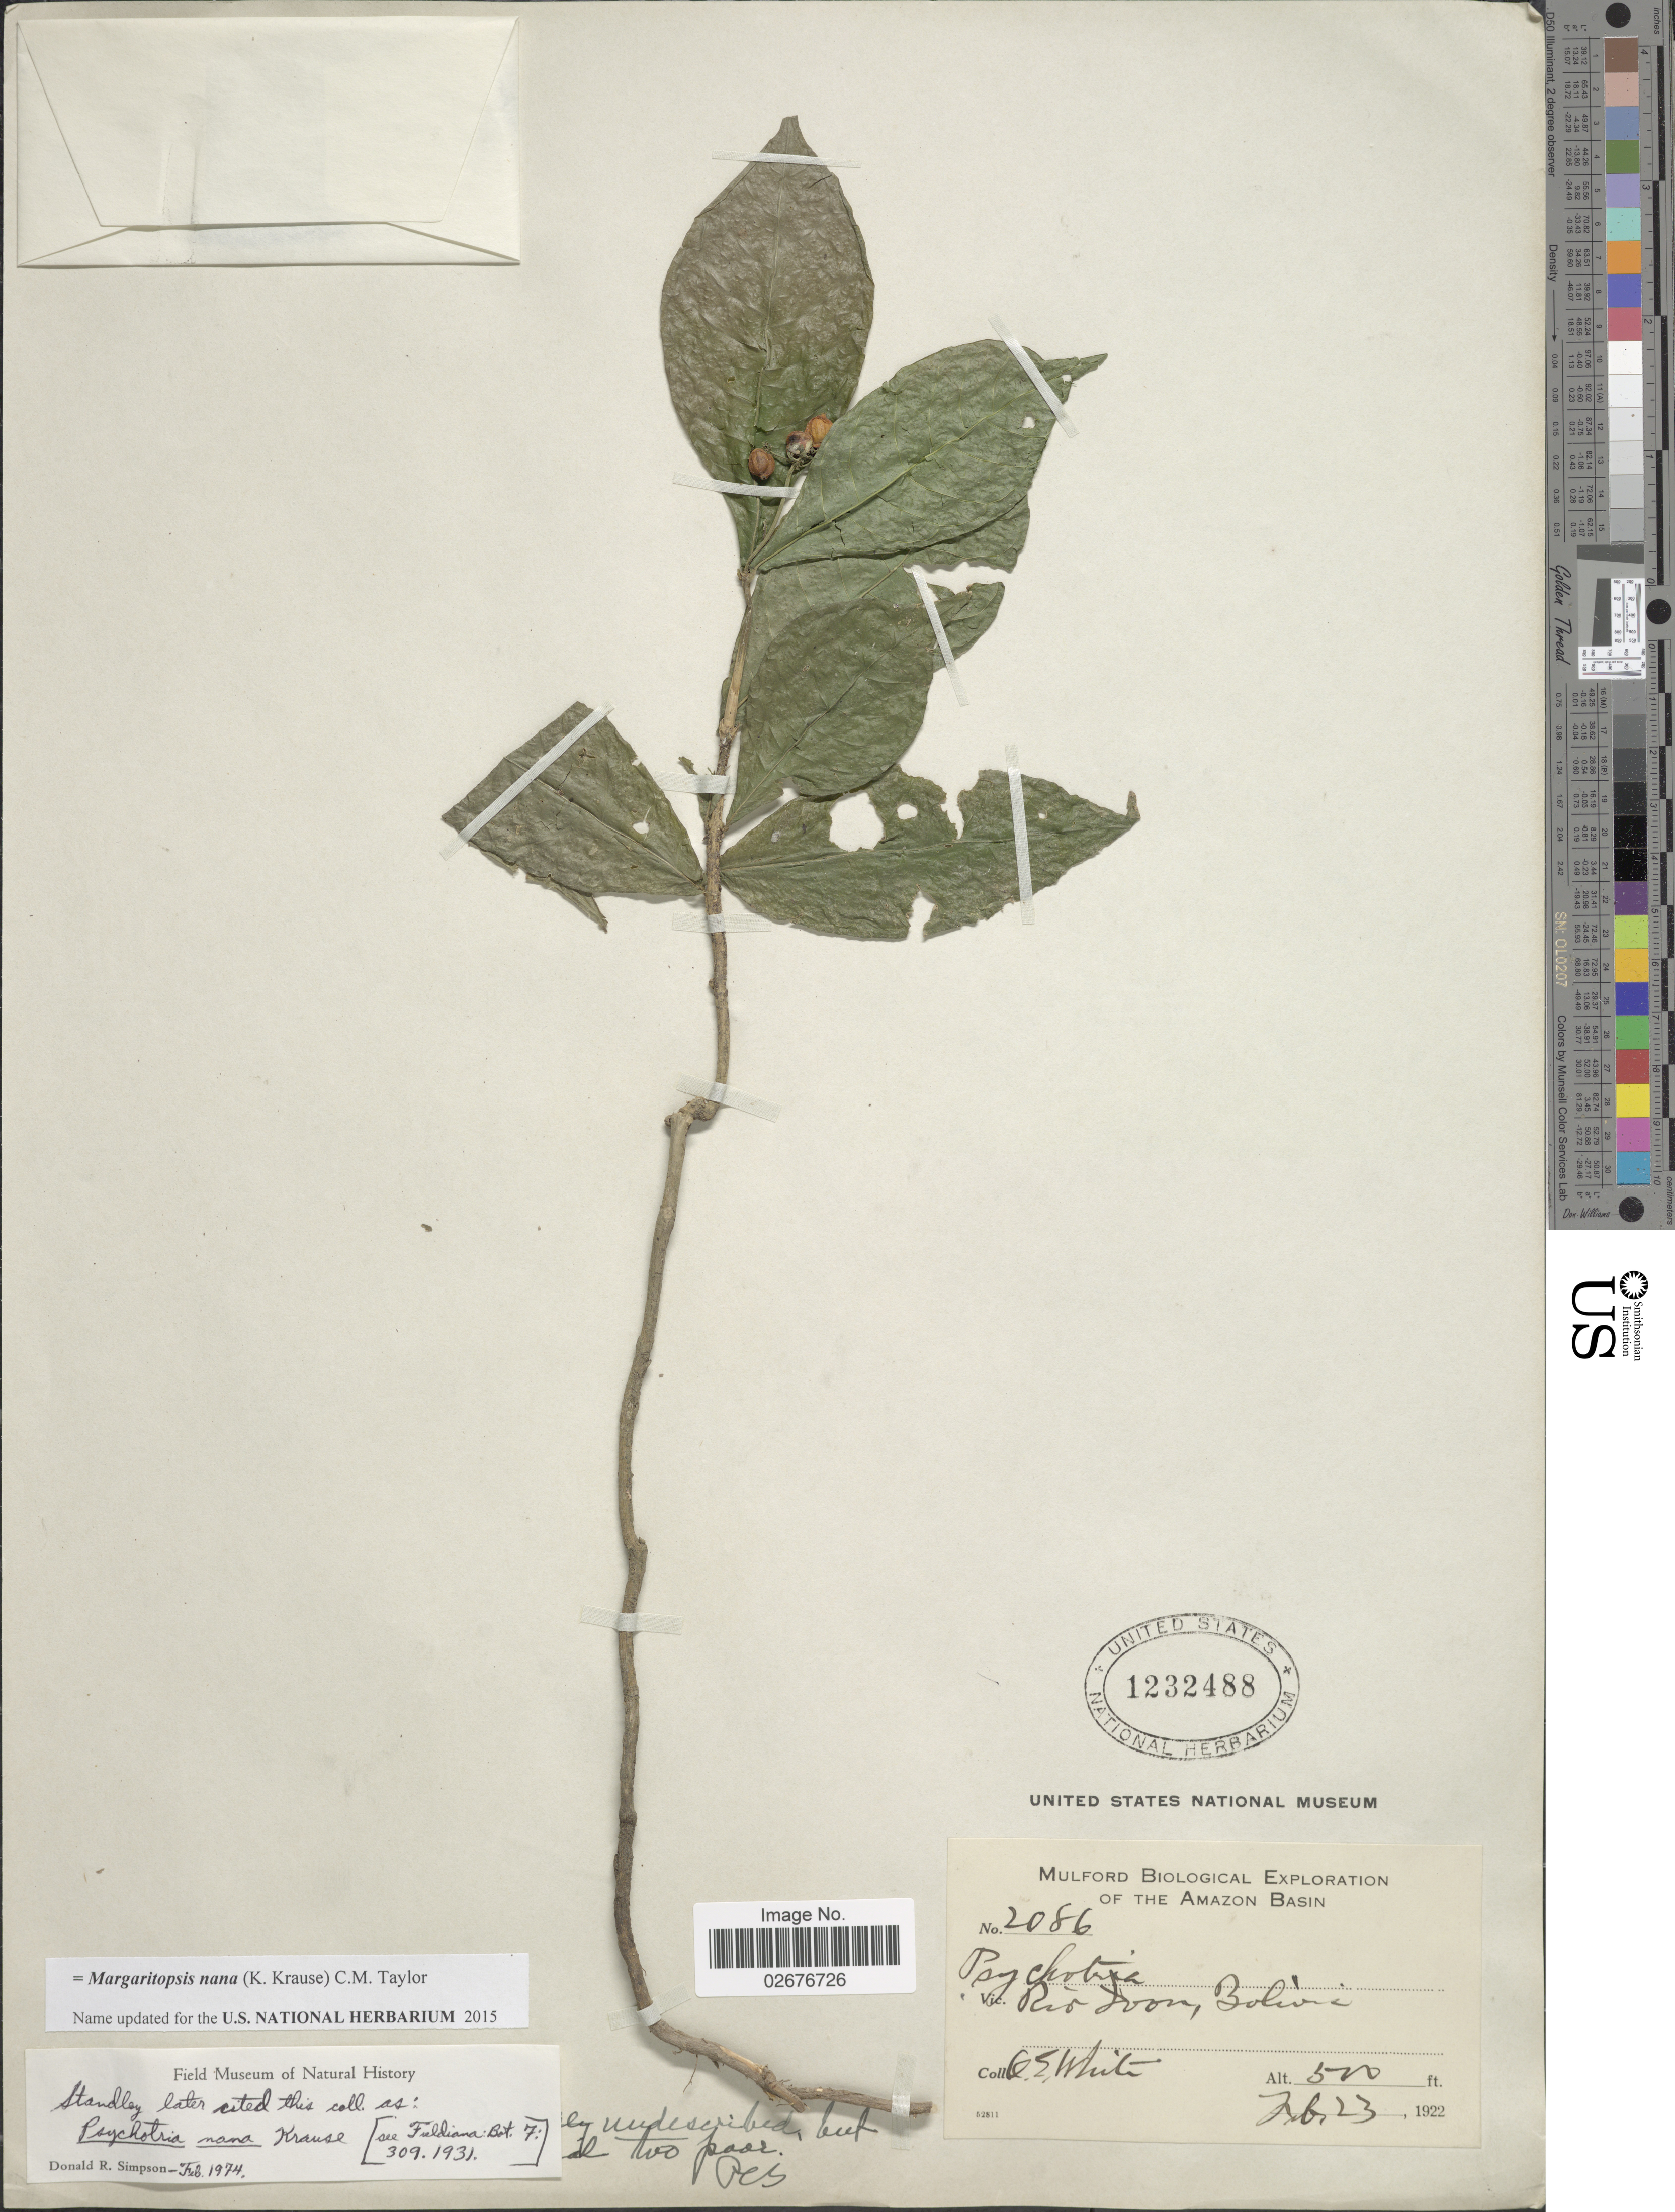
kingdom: Plantae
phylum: Tracheophyta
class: Magnoliopsida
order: Gentianales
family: Rubiaceae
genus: Margaritopsis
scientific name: Margaritopsis nana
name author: (K. Krause) C.M. Taylor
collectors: O. E. White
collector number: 2086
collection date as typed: Feb. 23, 1922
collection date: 1922-02-23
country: Bolivia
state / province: Beni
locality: Rio Ibon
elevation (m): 152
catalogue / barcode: US 1232488